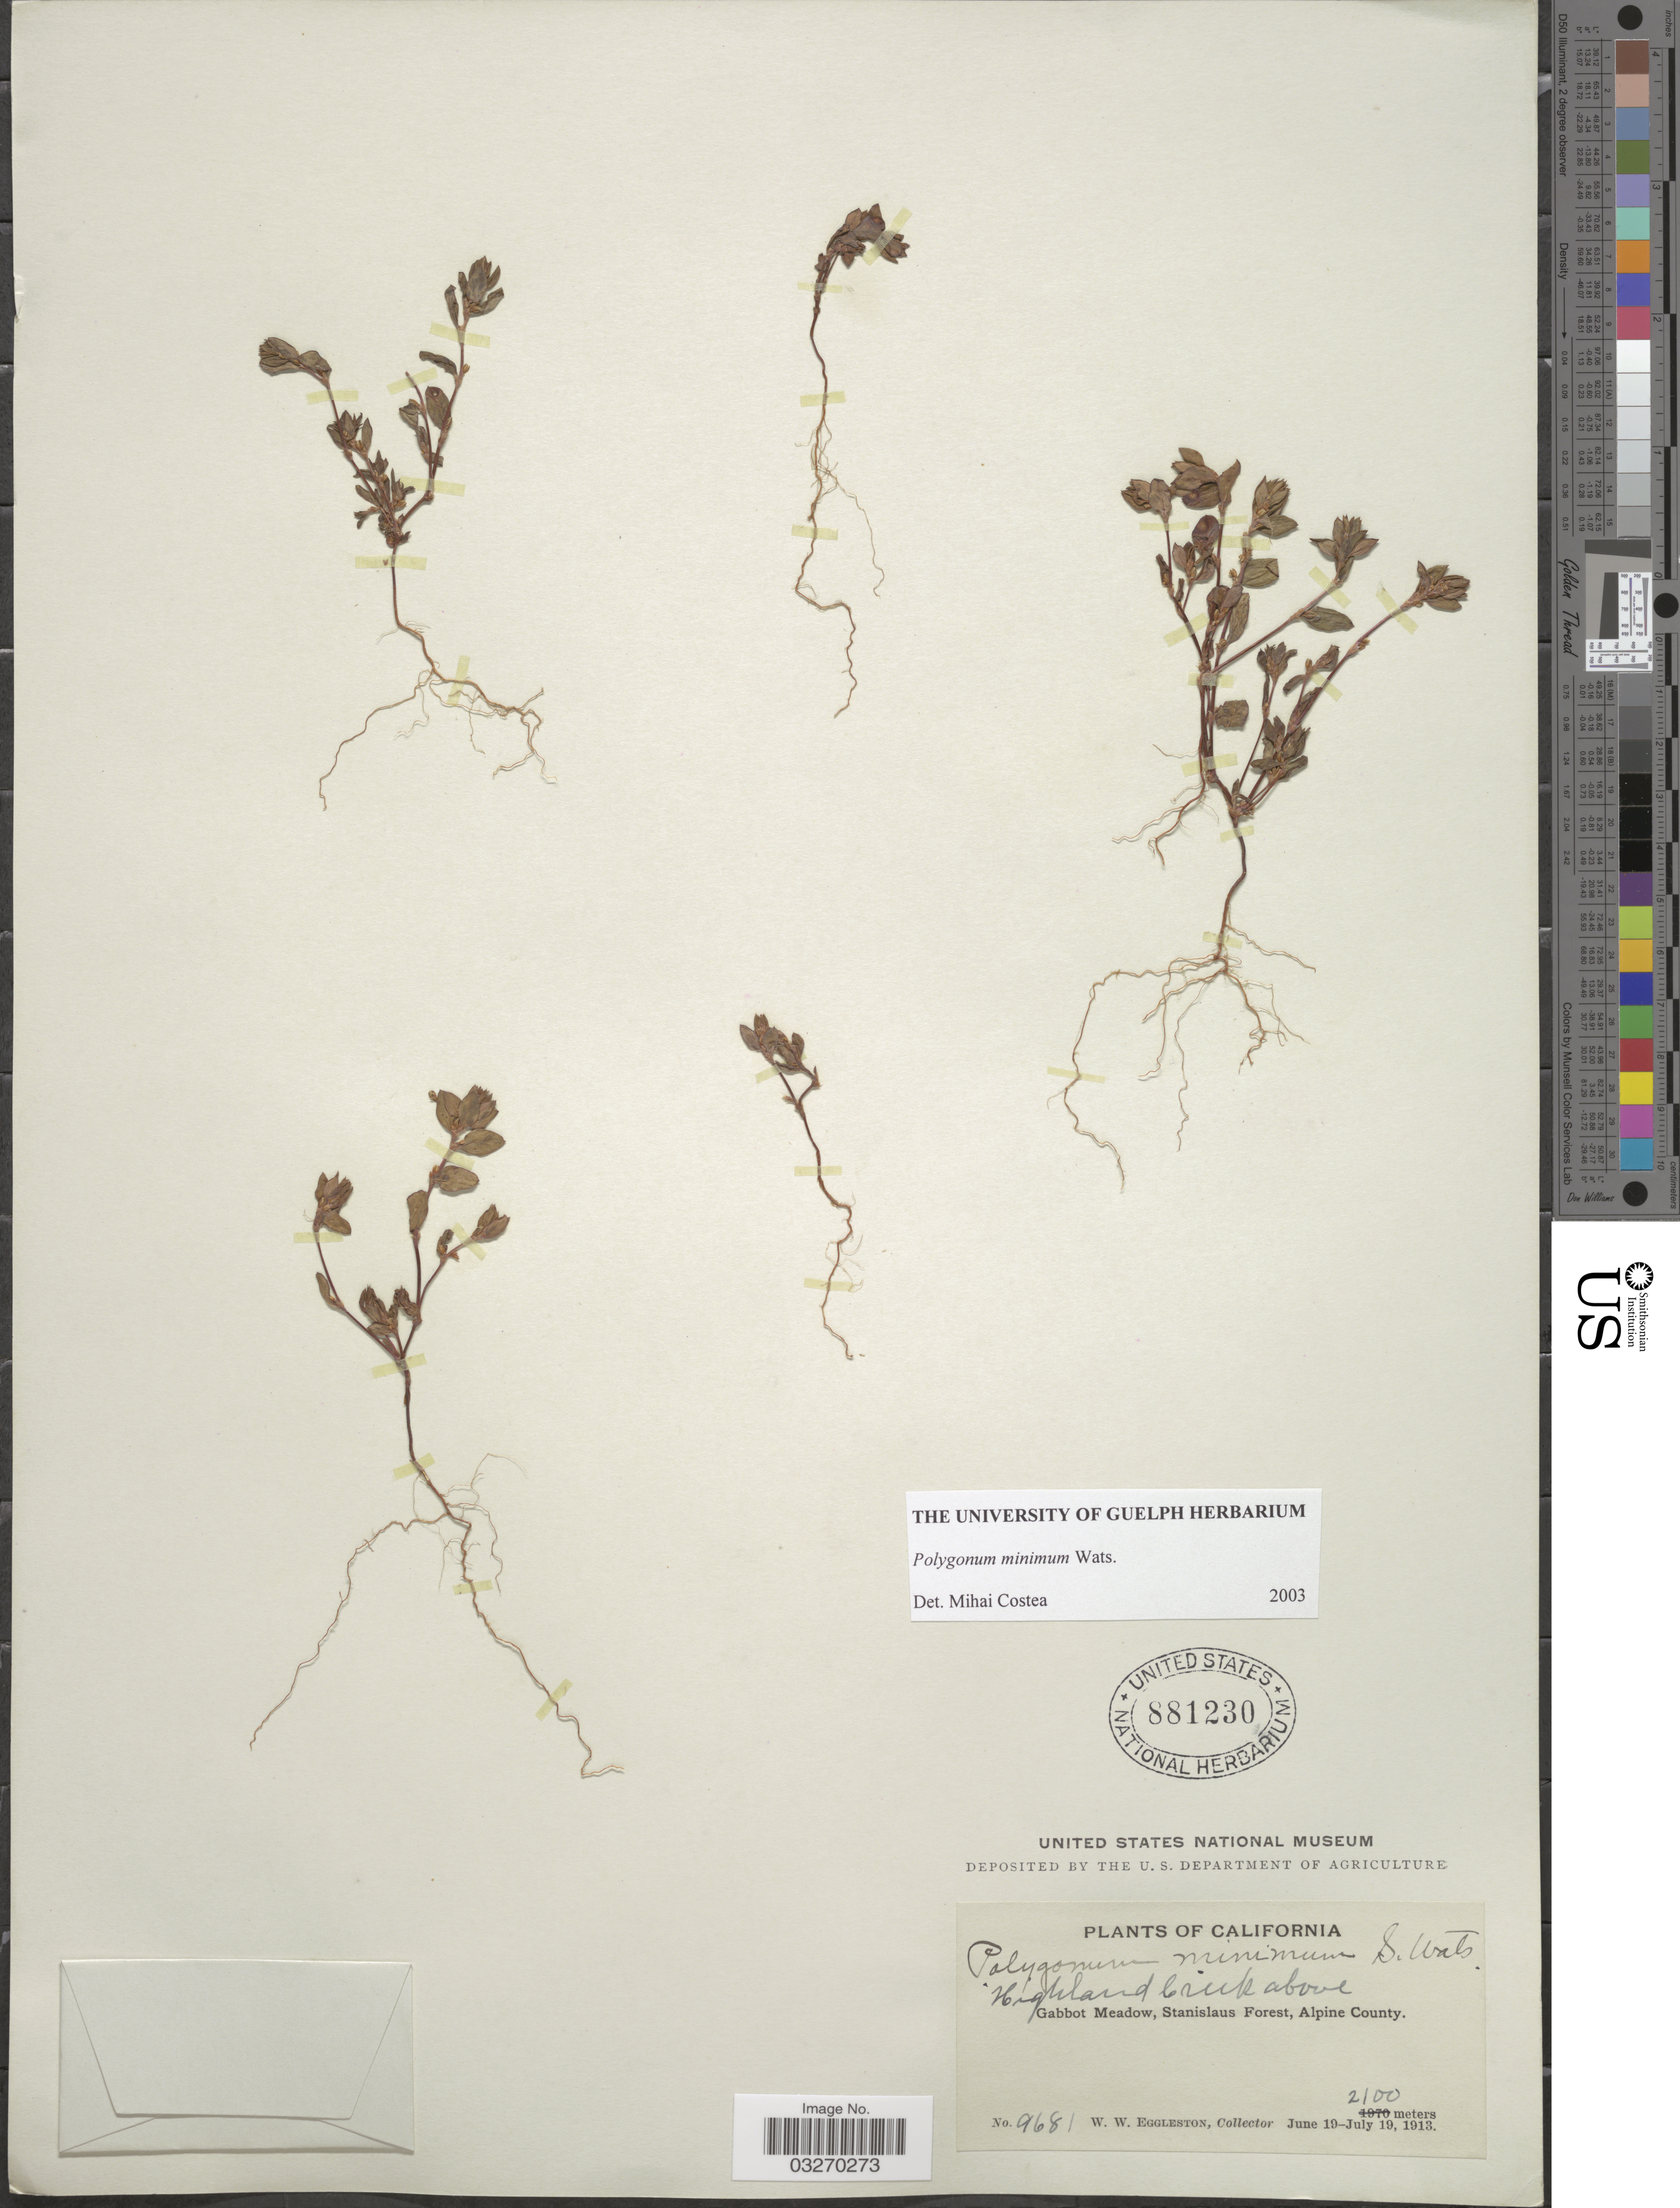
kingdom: Plantae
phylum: Tracheophyta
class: Magnoliopsida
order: Caryophyllales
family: Polygonaceae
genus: Polygonum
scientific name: Polygonum minimum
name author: S. Watson in C. King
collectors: W. W. Eggleston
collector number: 9681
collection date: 1913-06-19/1913-07-19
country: United States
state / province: California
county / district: Alpine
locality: Highland Creek above. Gabbot Meadow, Stanislaus Forest, Alpine County.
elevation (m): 2100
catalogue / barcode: US 881230